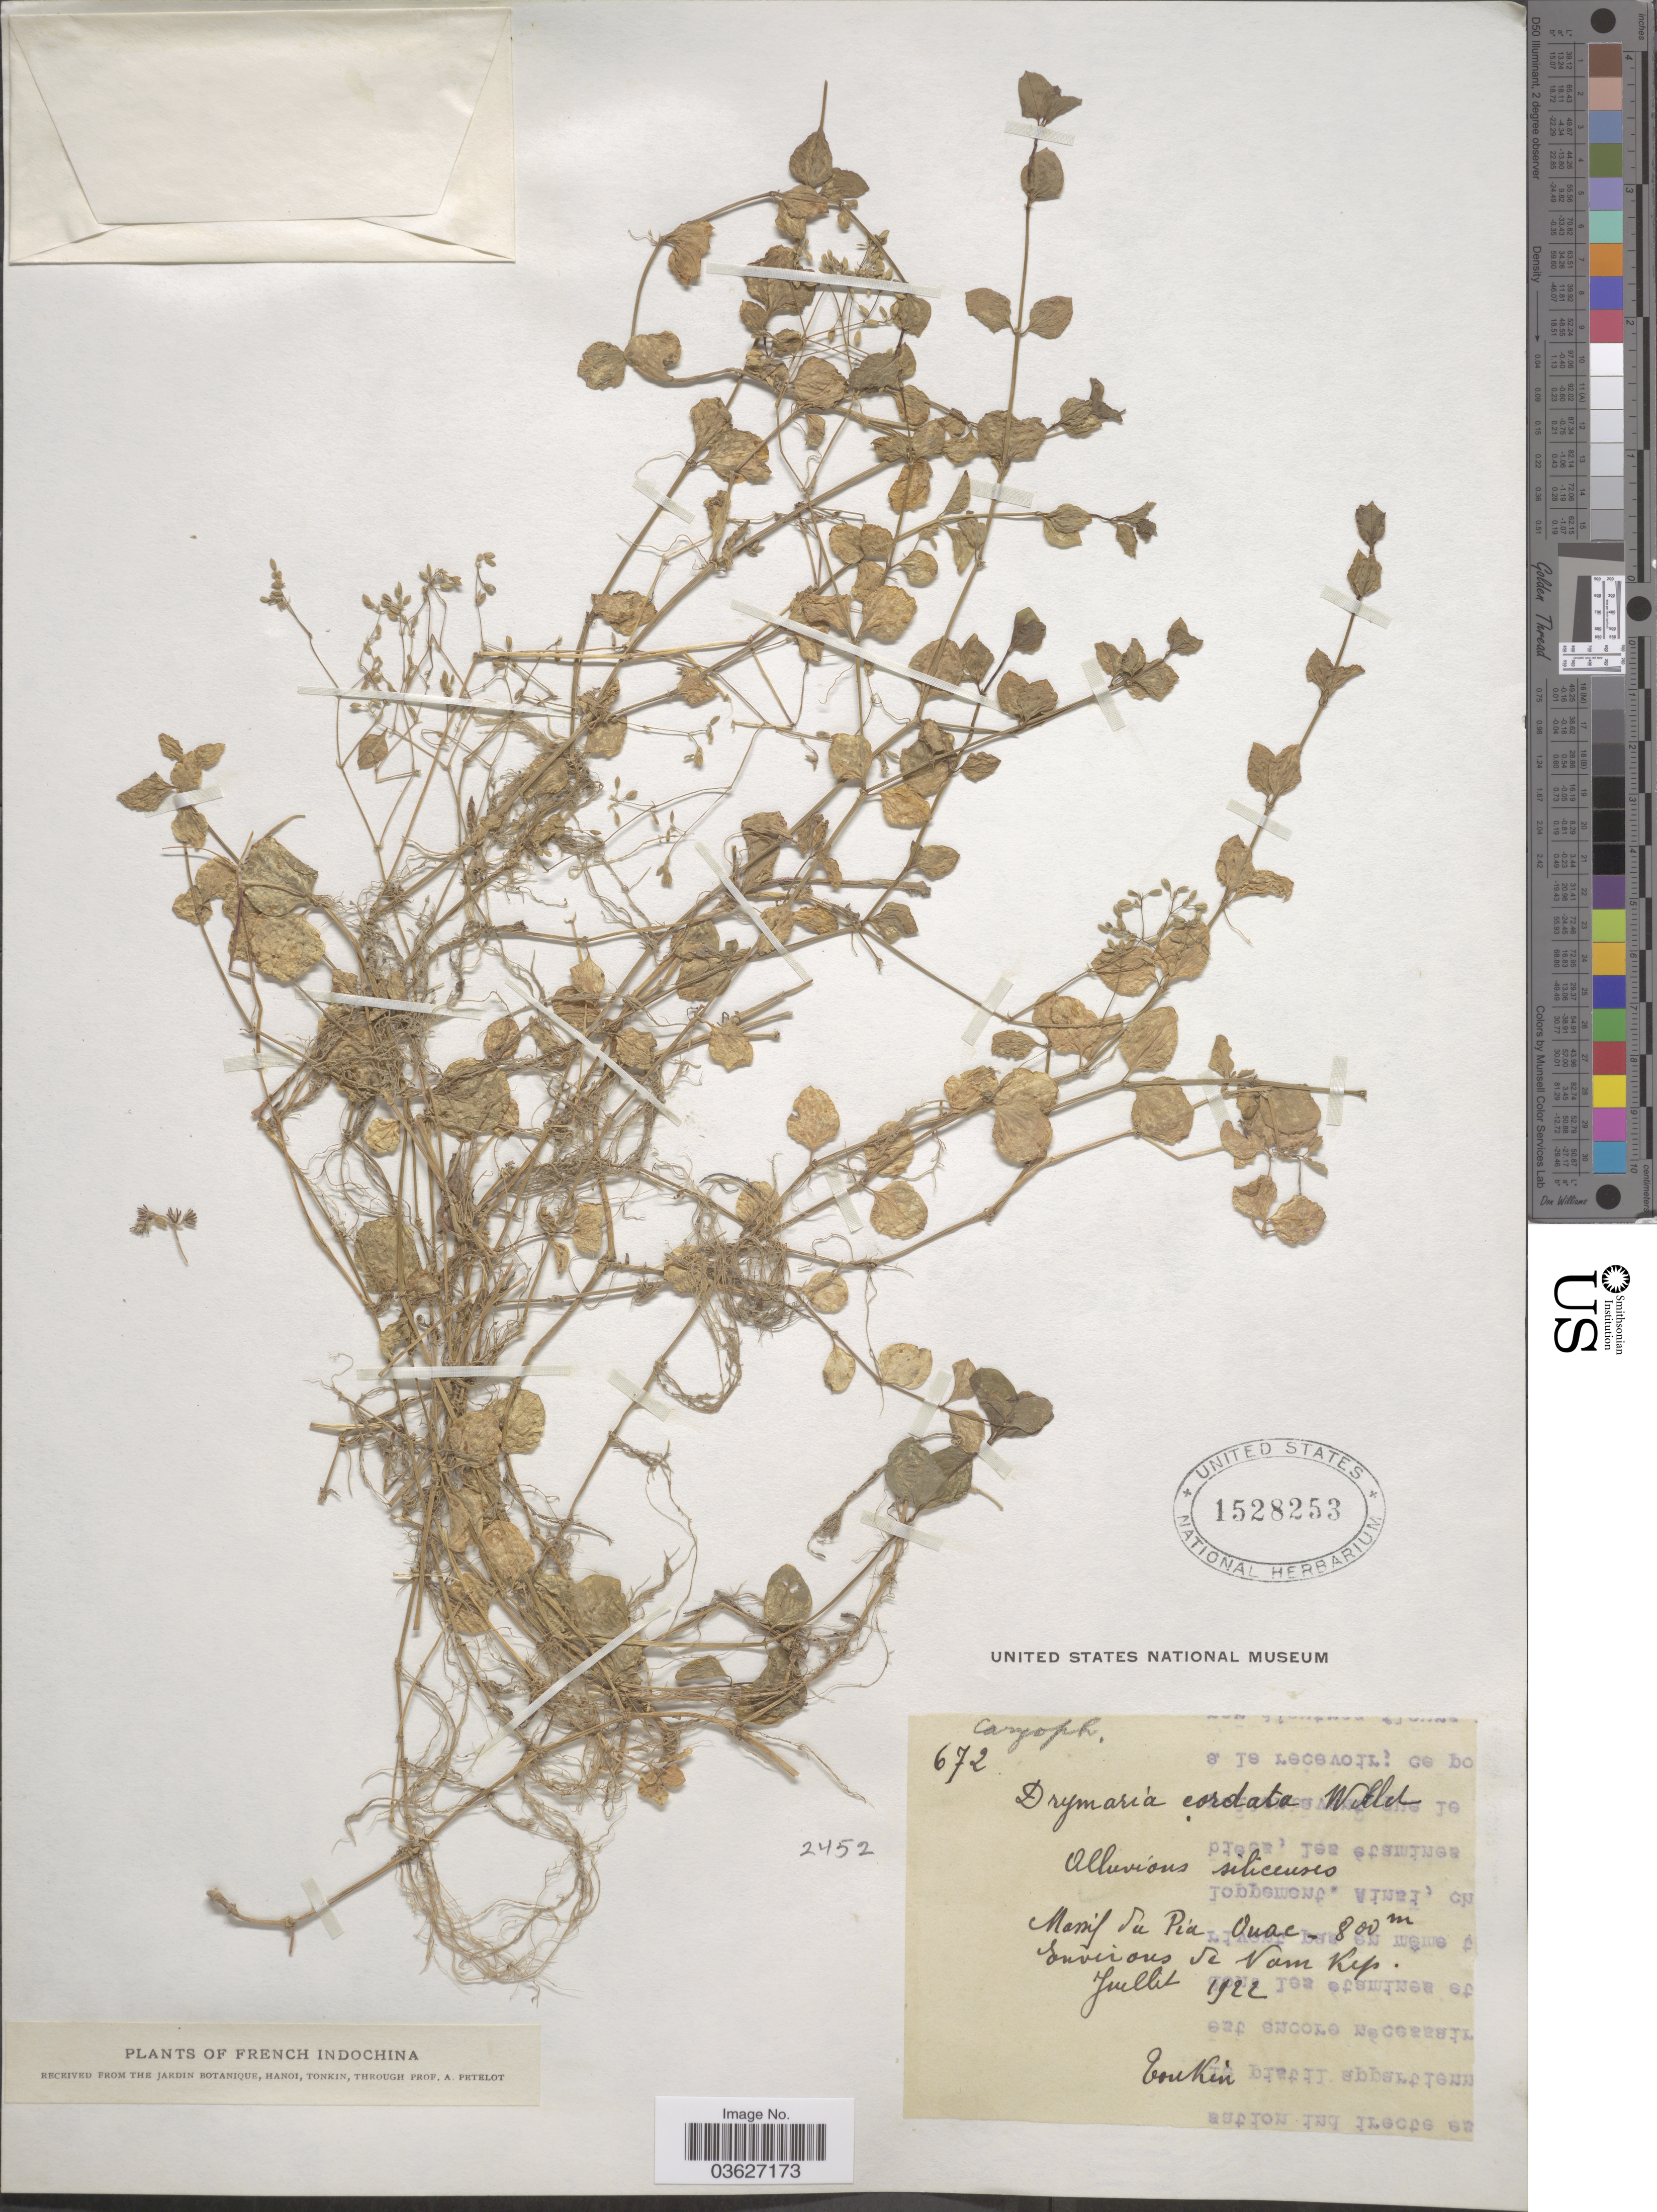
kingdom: Plantae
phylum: Tracheophyta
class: Magnoliopsida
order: Caryophyllales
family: Caryophyllaceae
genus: Drymaria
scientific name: Drymaria cordata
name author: (L.) Willd. ex Schult.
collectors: Pételot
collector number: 672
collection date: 1922-07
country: Vietnam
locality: French Indochina. Massif du Pia-Ouac. Environs de Nam Kep.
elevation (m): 800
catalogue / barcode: US 1528253